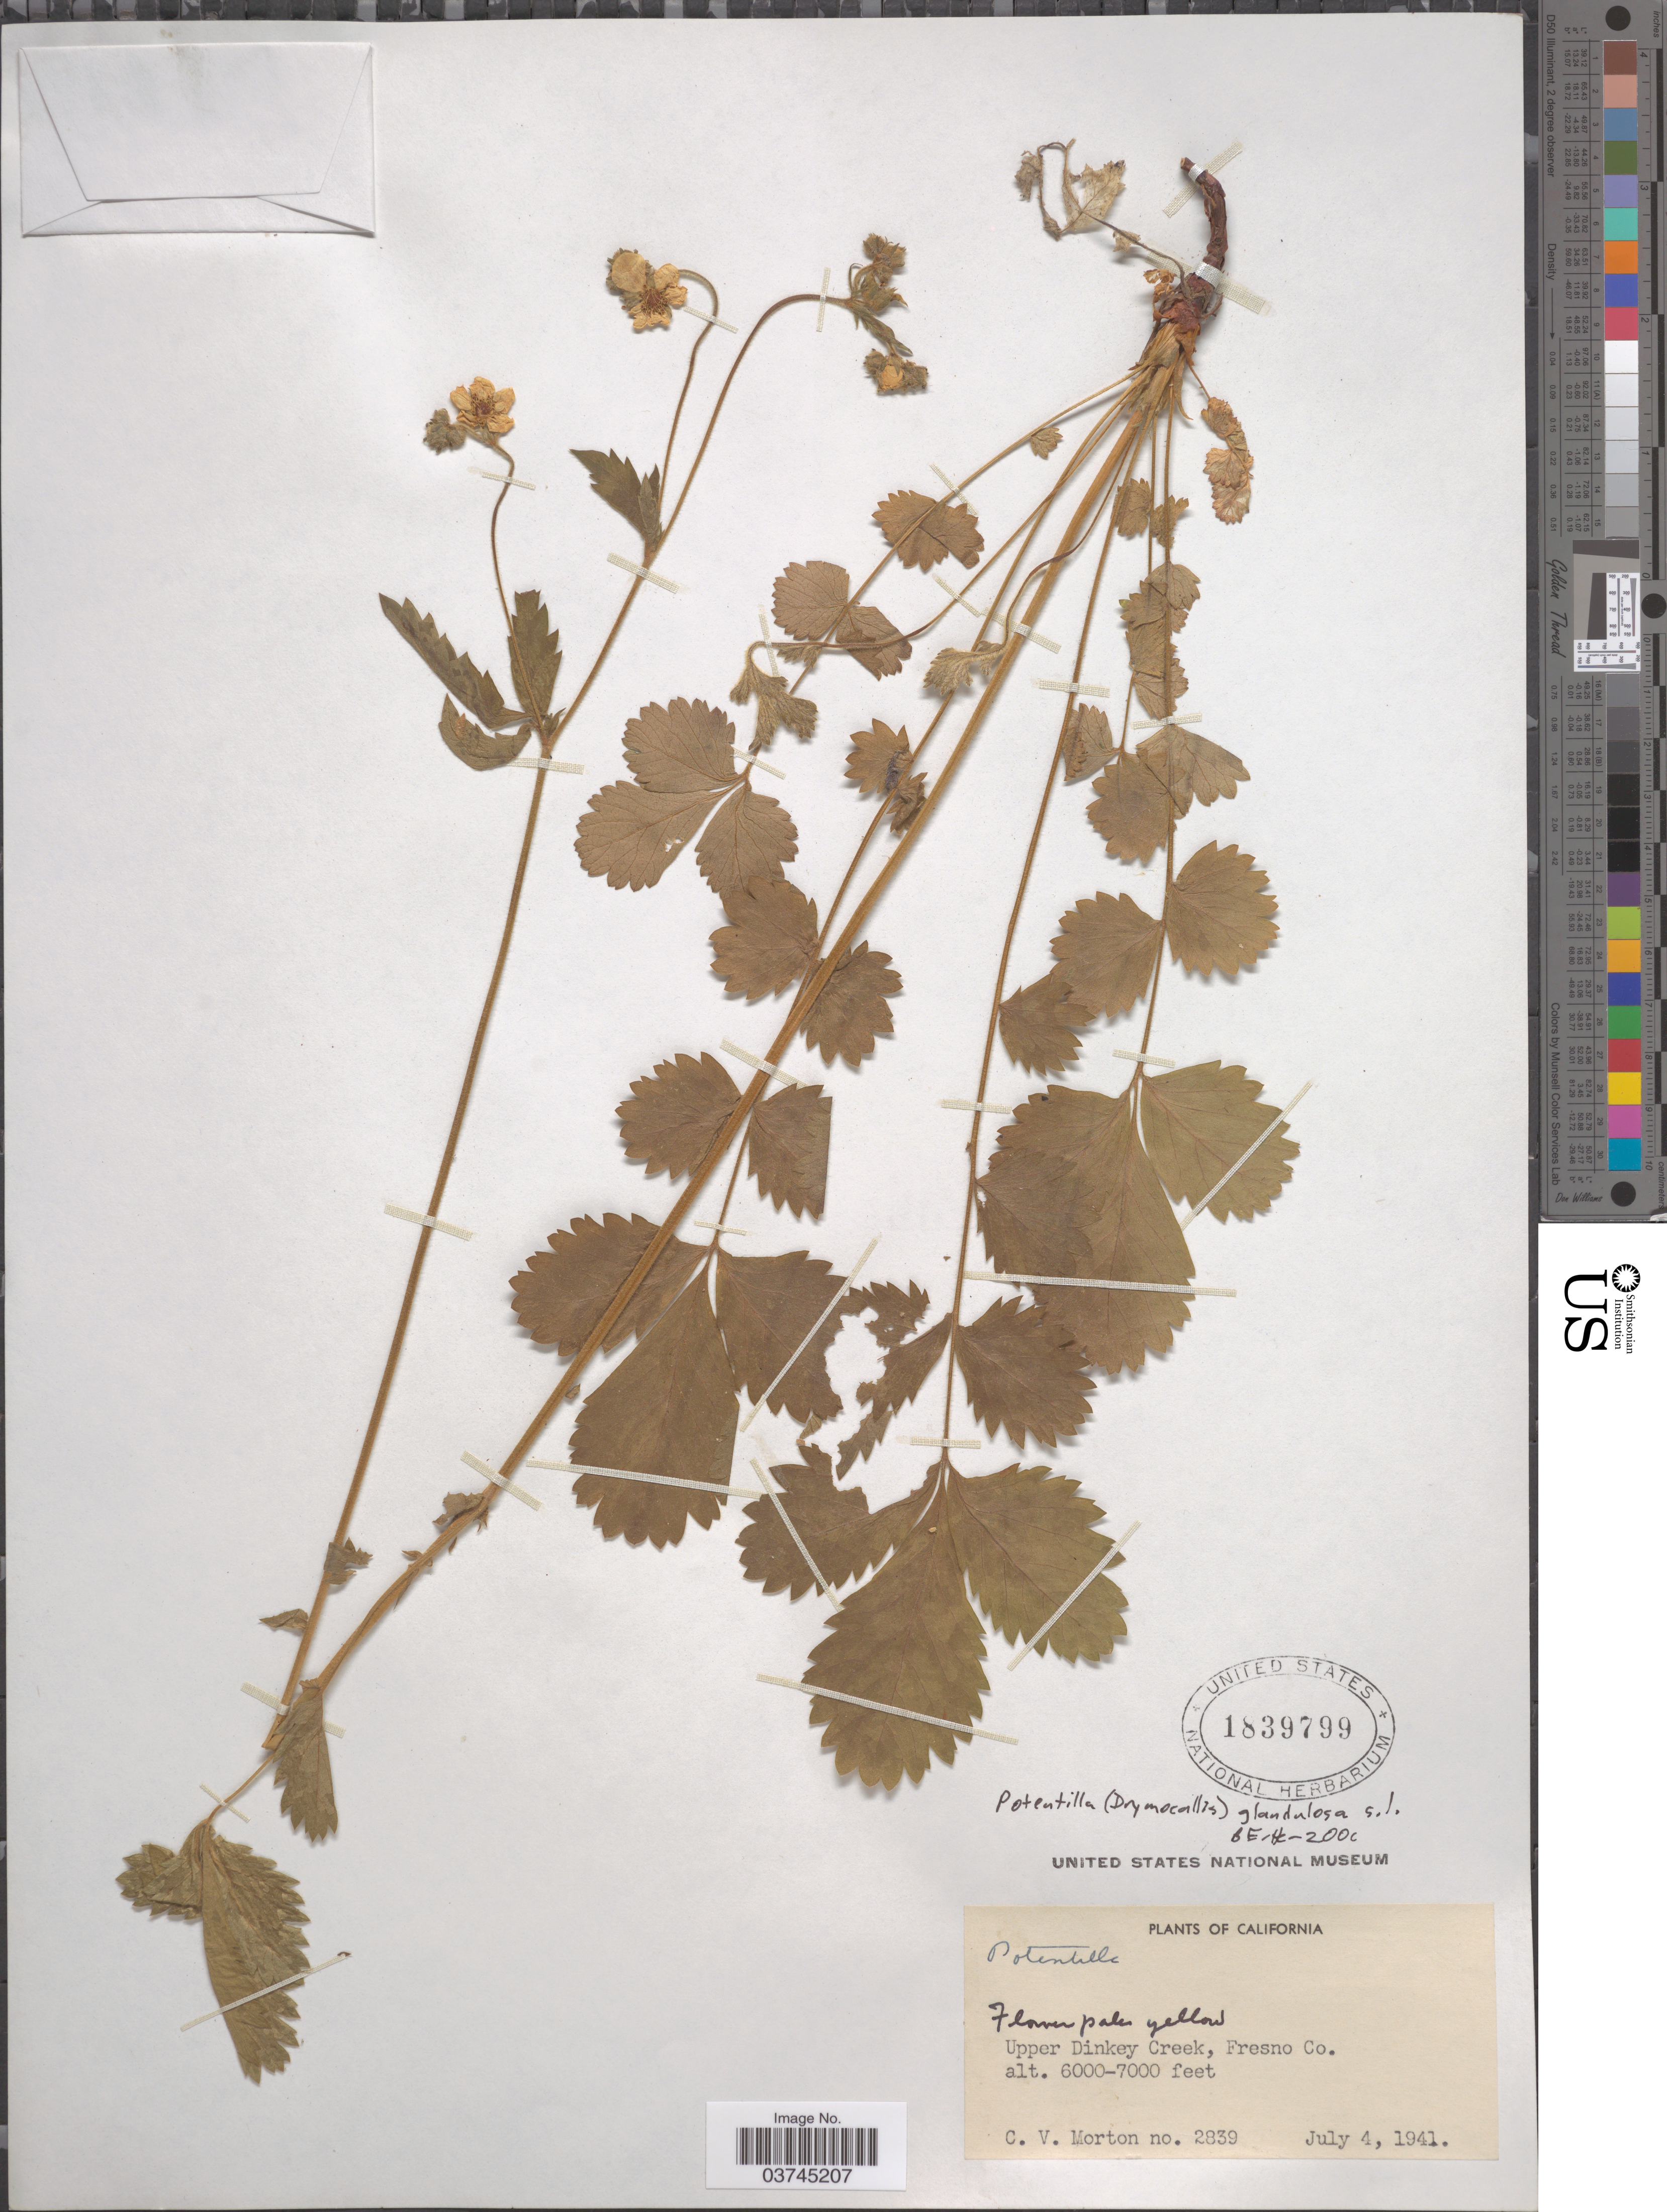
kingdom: Plantae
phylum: Tracheophyta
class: Magnoliopsida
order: Rosales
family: Rosaceae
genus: Drymocallis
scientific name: Drymocallis glandulosa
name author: (Lindl.) Rydb.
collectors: C. V. Morton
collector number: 2839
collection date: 1941-07-04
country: United States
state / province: California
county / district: Fresno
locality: Upper Dinkey Creek, Fresno Co.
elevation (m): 1829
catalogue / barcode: US 1839799